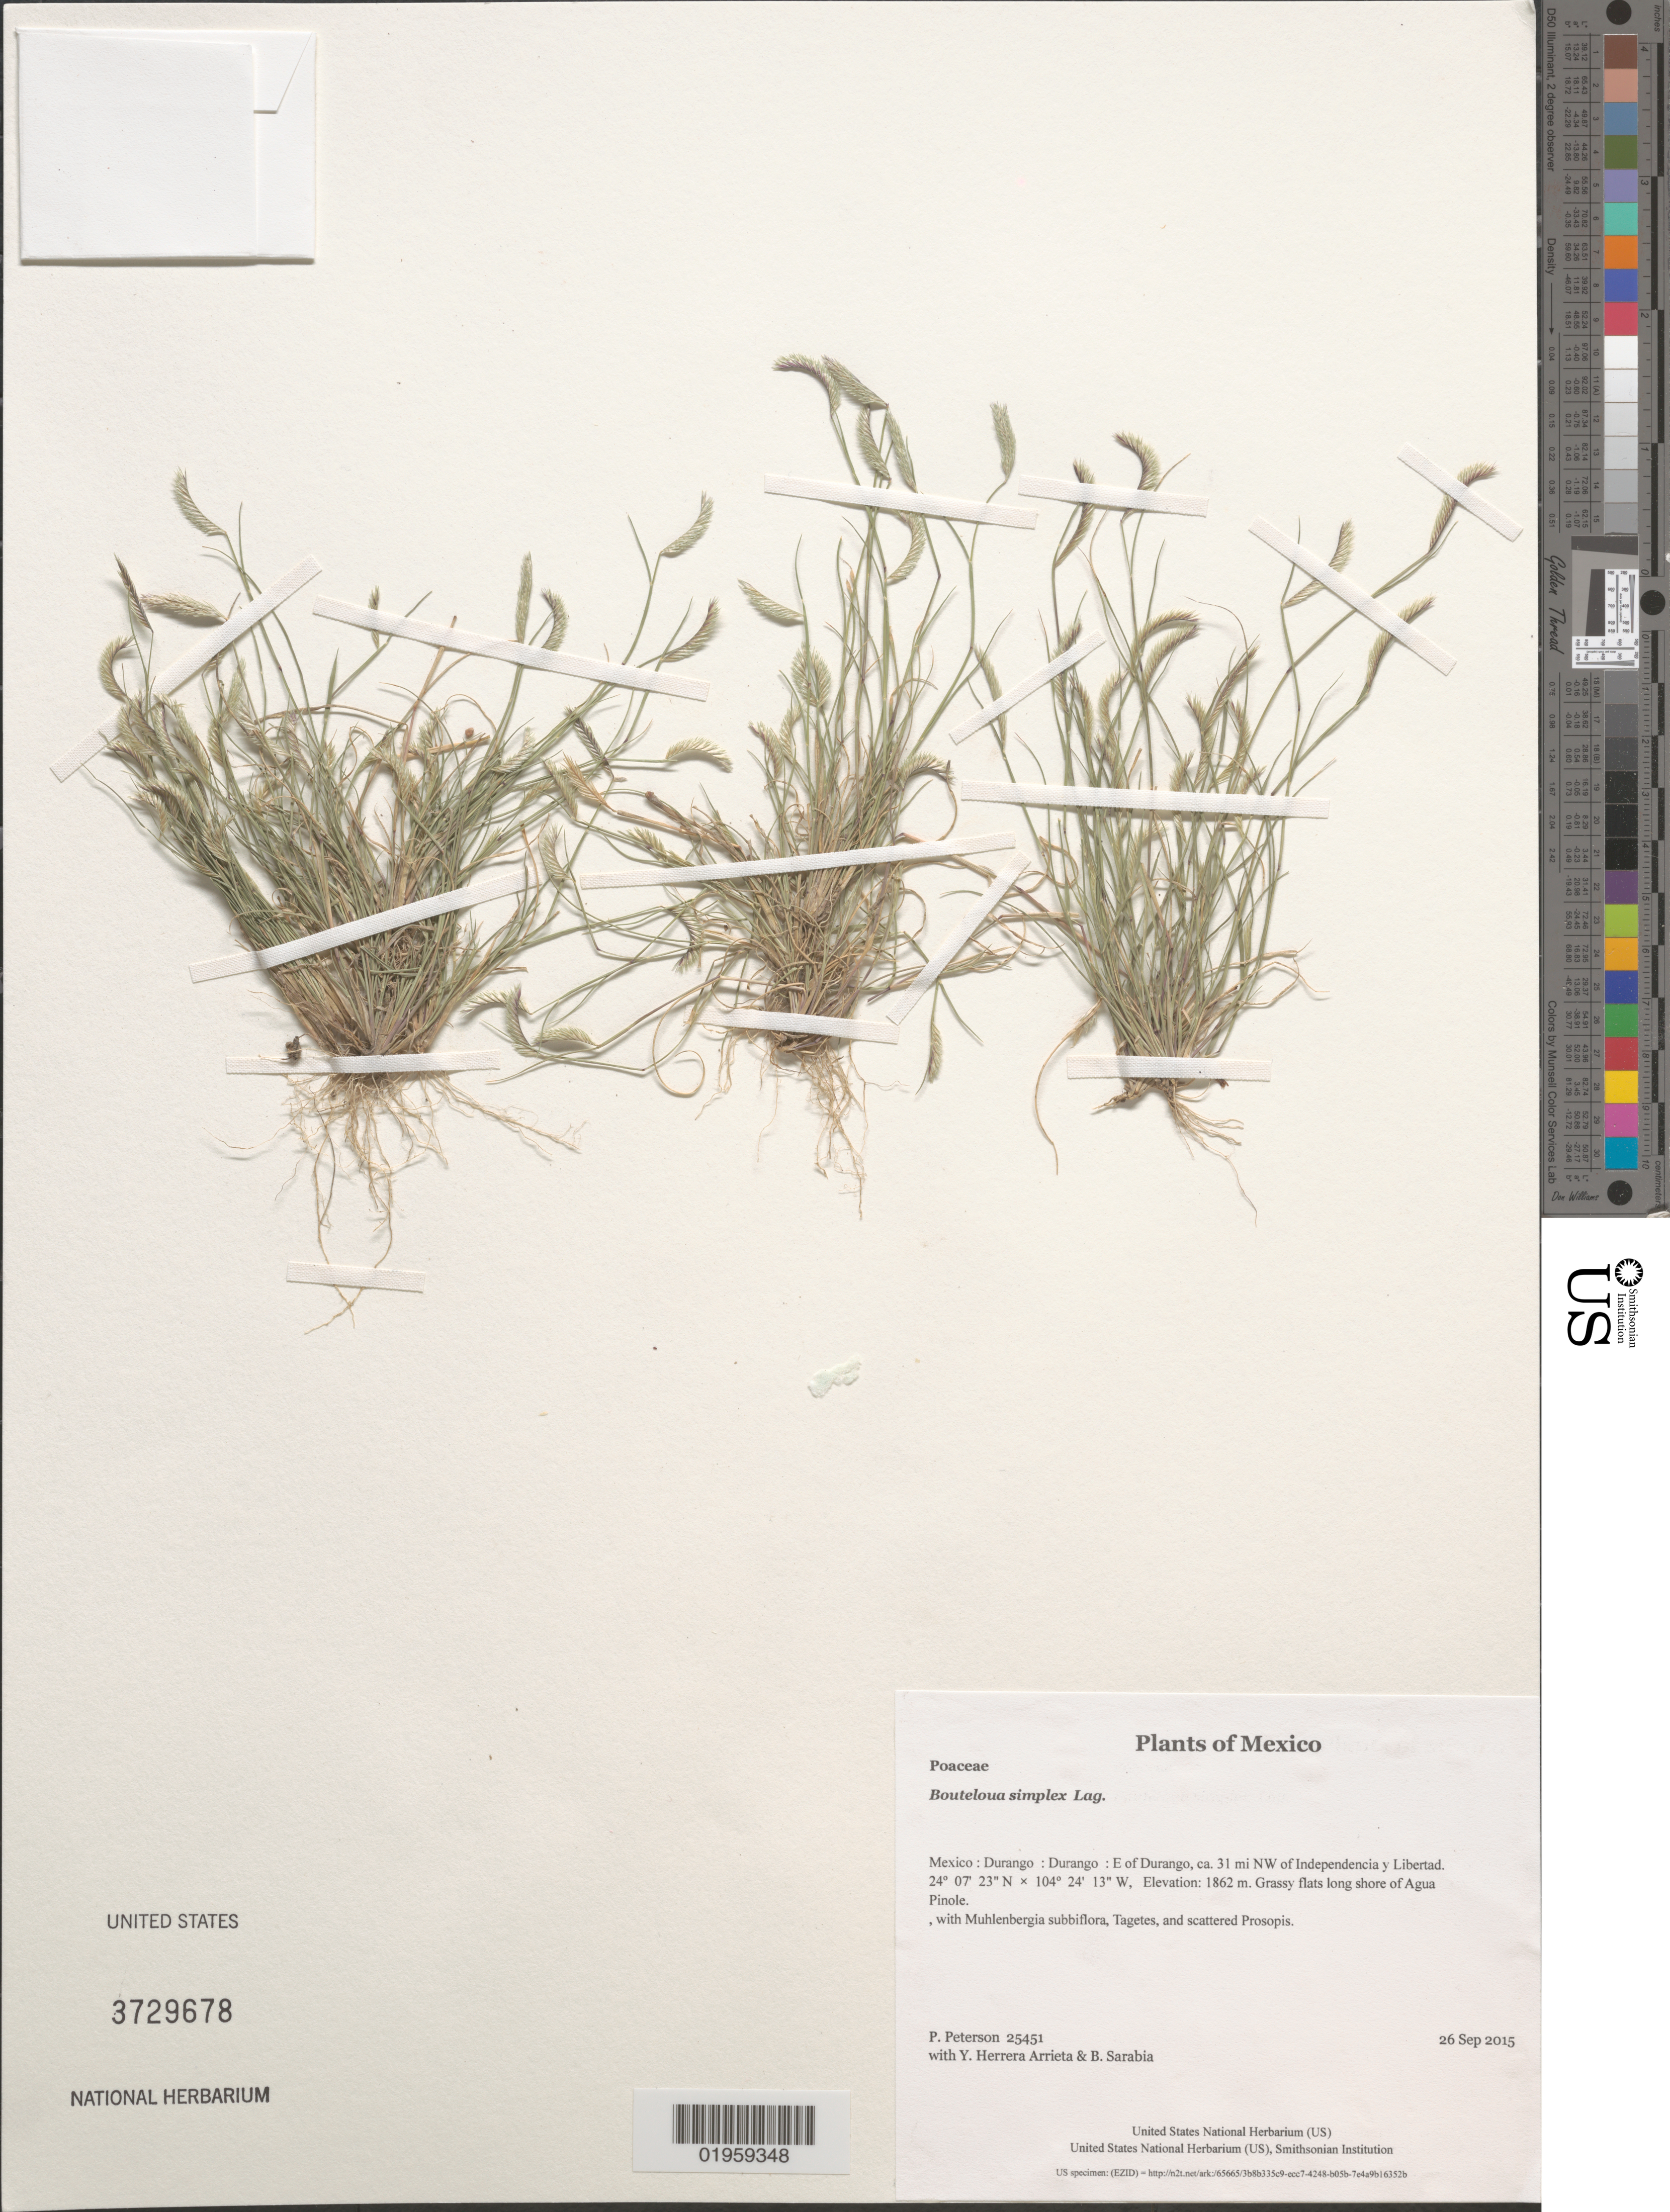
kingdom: Plantae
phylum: Tracheophyta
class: Liliopsida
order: Poales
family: Poaceae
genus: Bouteloua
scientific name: Bouteloua simplex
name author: Lag.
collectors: P. M. Peterson, Y. Herrera Arrieta & B. Sarabia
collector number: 25451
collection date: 2015-09-26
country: Mexico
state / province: Durango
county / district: Durango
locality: E of Durango, ca. 31 mi NW of Independencia y Libertad.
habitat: Grassy flats long shore of Agua Pinole.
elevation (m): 1862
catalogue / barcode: US 3729678